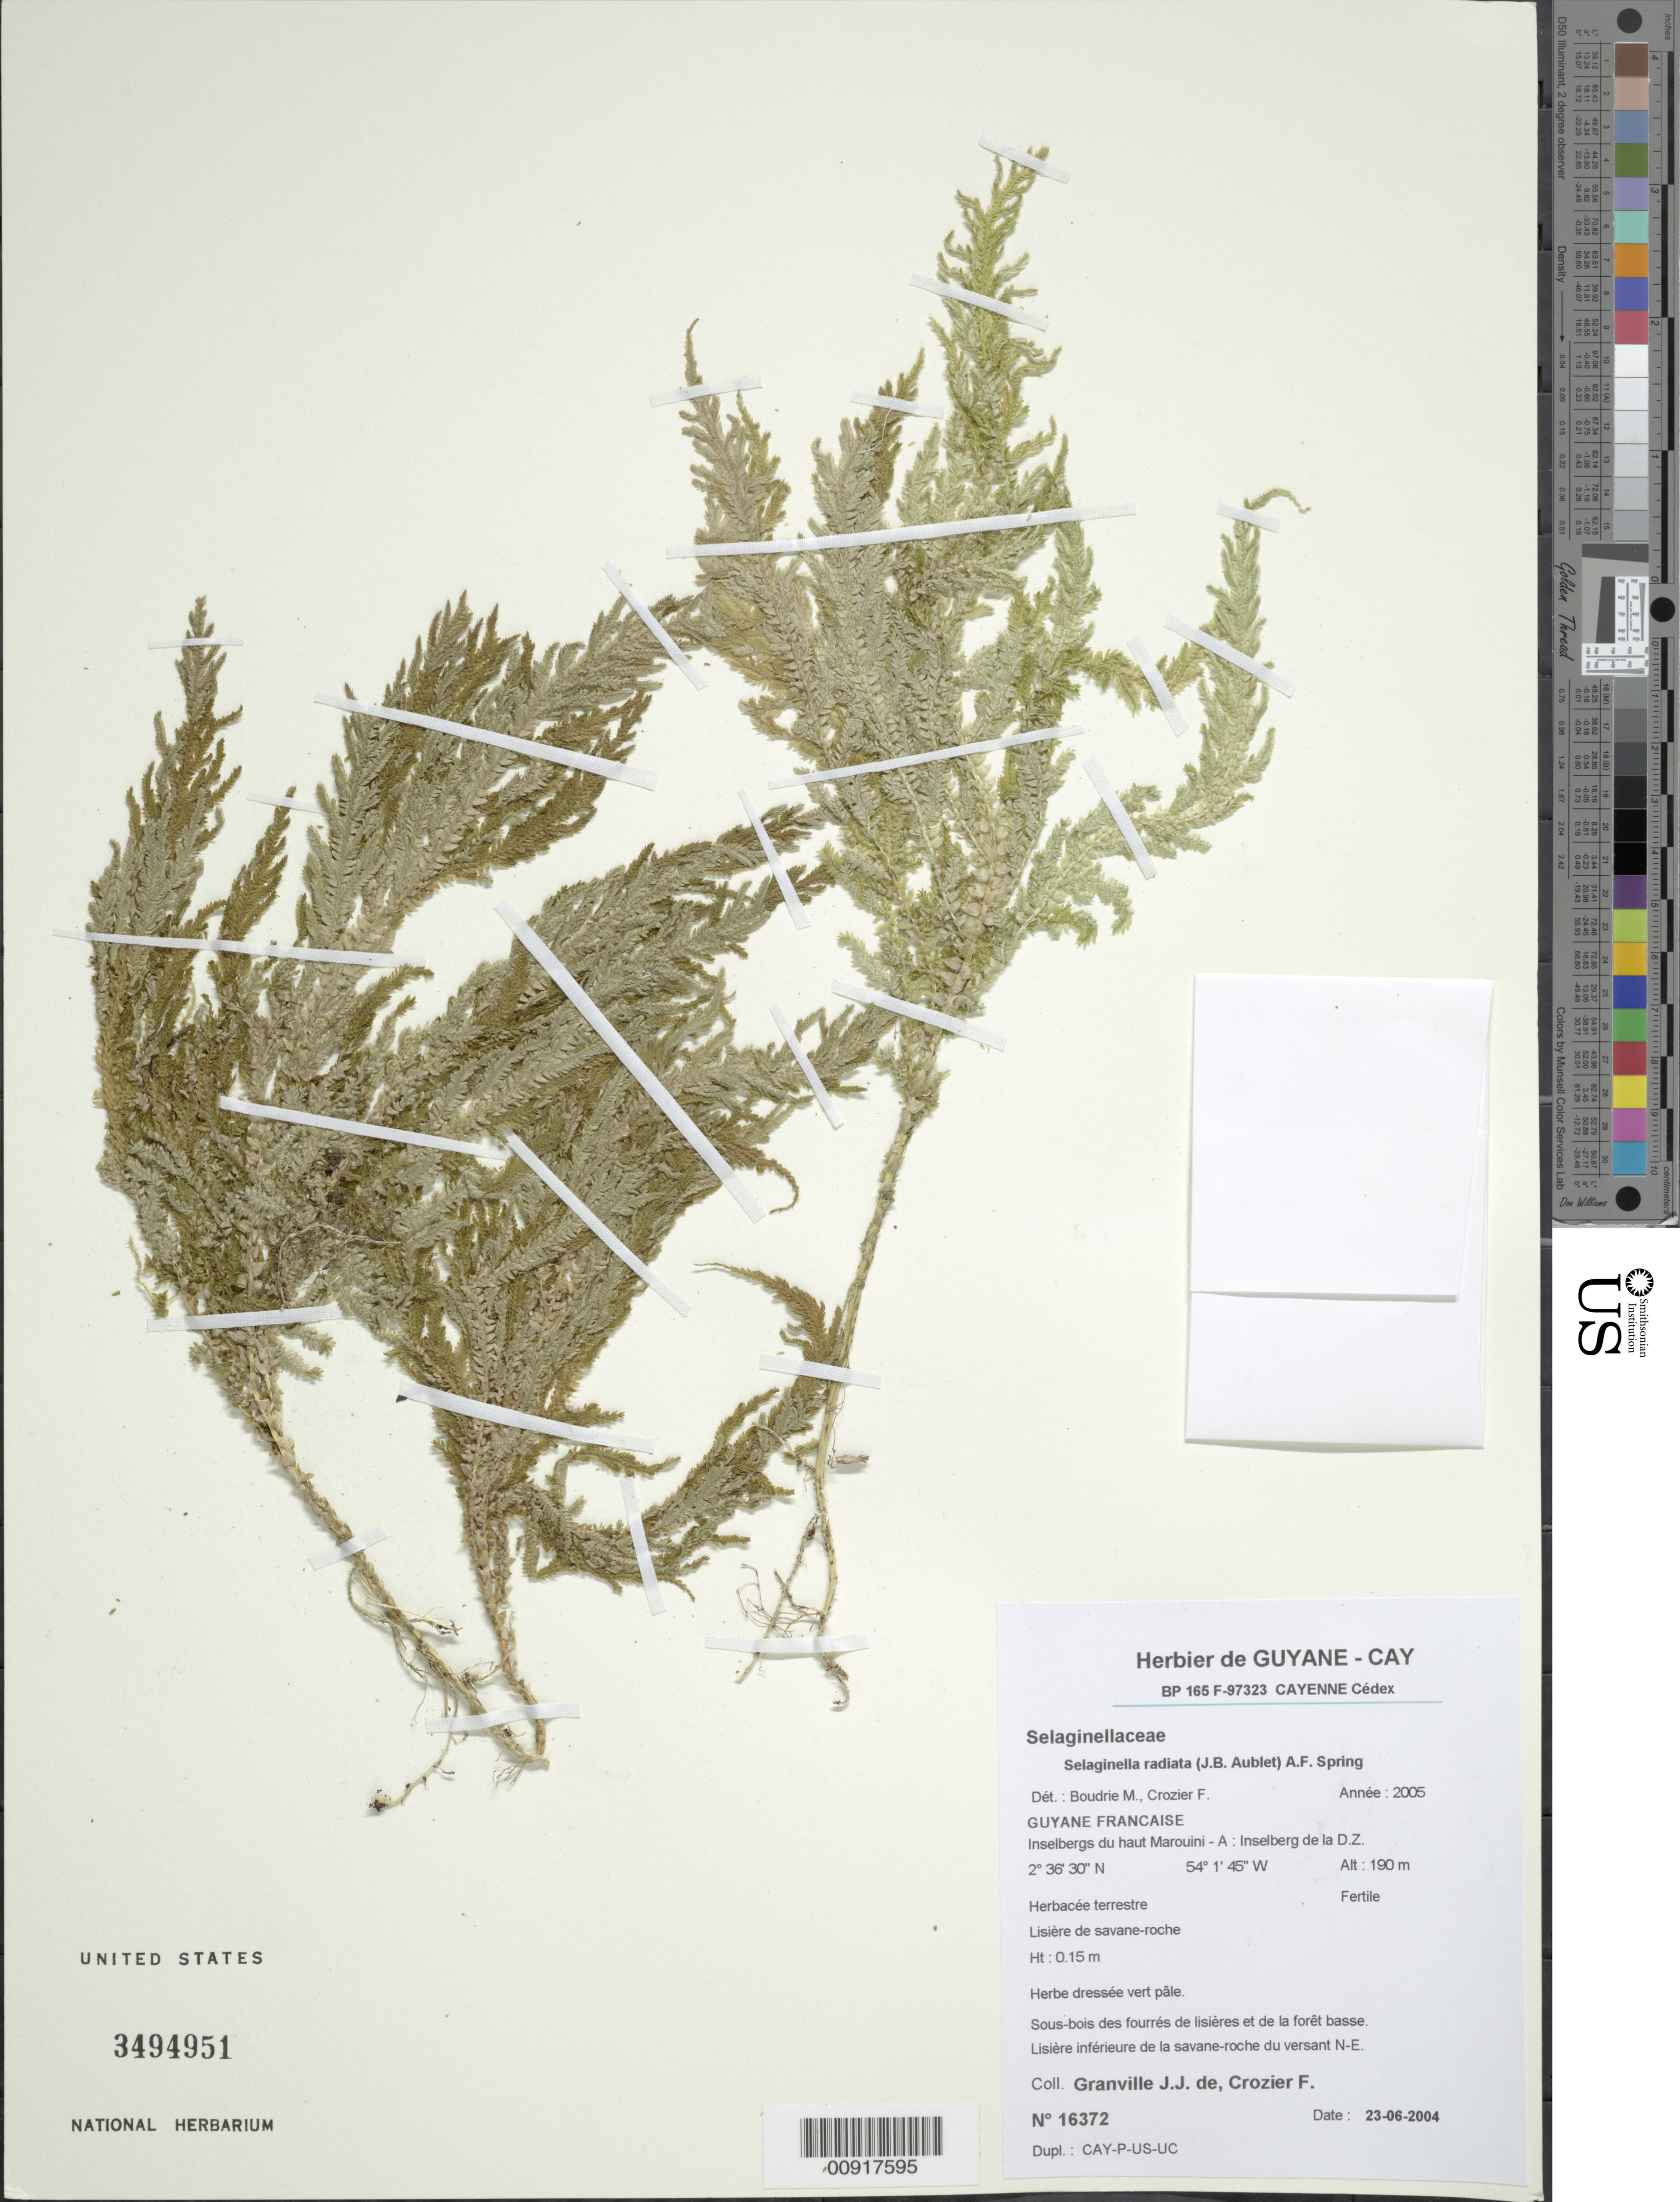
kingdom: Plantae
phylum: Tracheophyta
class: Lycopodiopsida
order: Selaginellales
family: Selaginellaceae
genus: Selaginella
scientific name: Selaginella radiata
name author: (Aubl.) Spring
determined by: Boudrie, M.; Crozier, F.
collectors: J.-J. de Granville & F. Crozier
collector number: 16372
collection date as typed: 23-Jun-04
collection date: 2004-06-23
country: French Guiana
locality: Haut Marouini-A; Inselberg de la D.Z.; lisiere inferieure de la savane-roche du versant NE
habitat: Lisiere de savane-roche; sous-bois des fourres de lisieres et de la foret basse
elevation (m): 190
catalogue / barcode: US 3494951